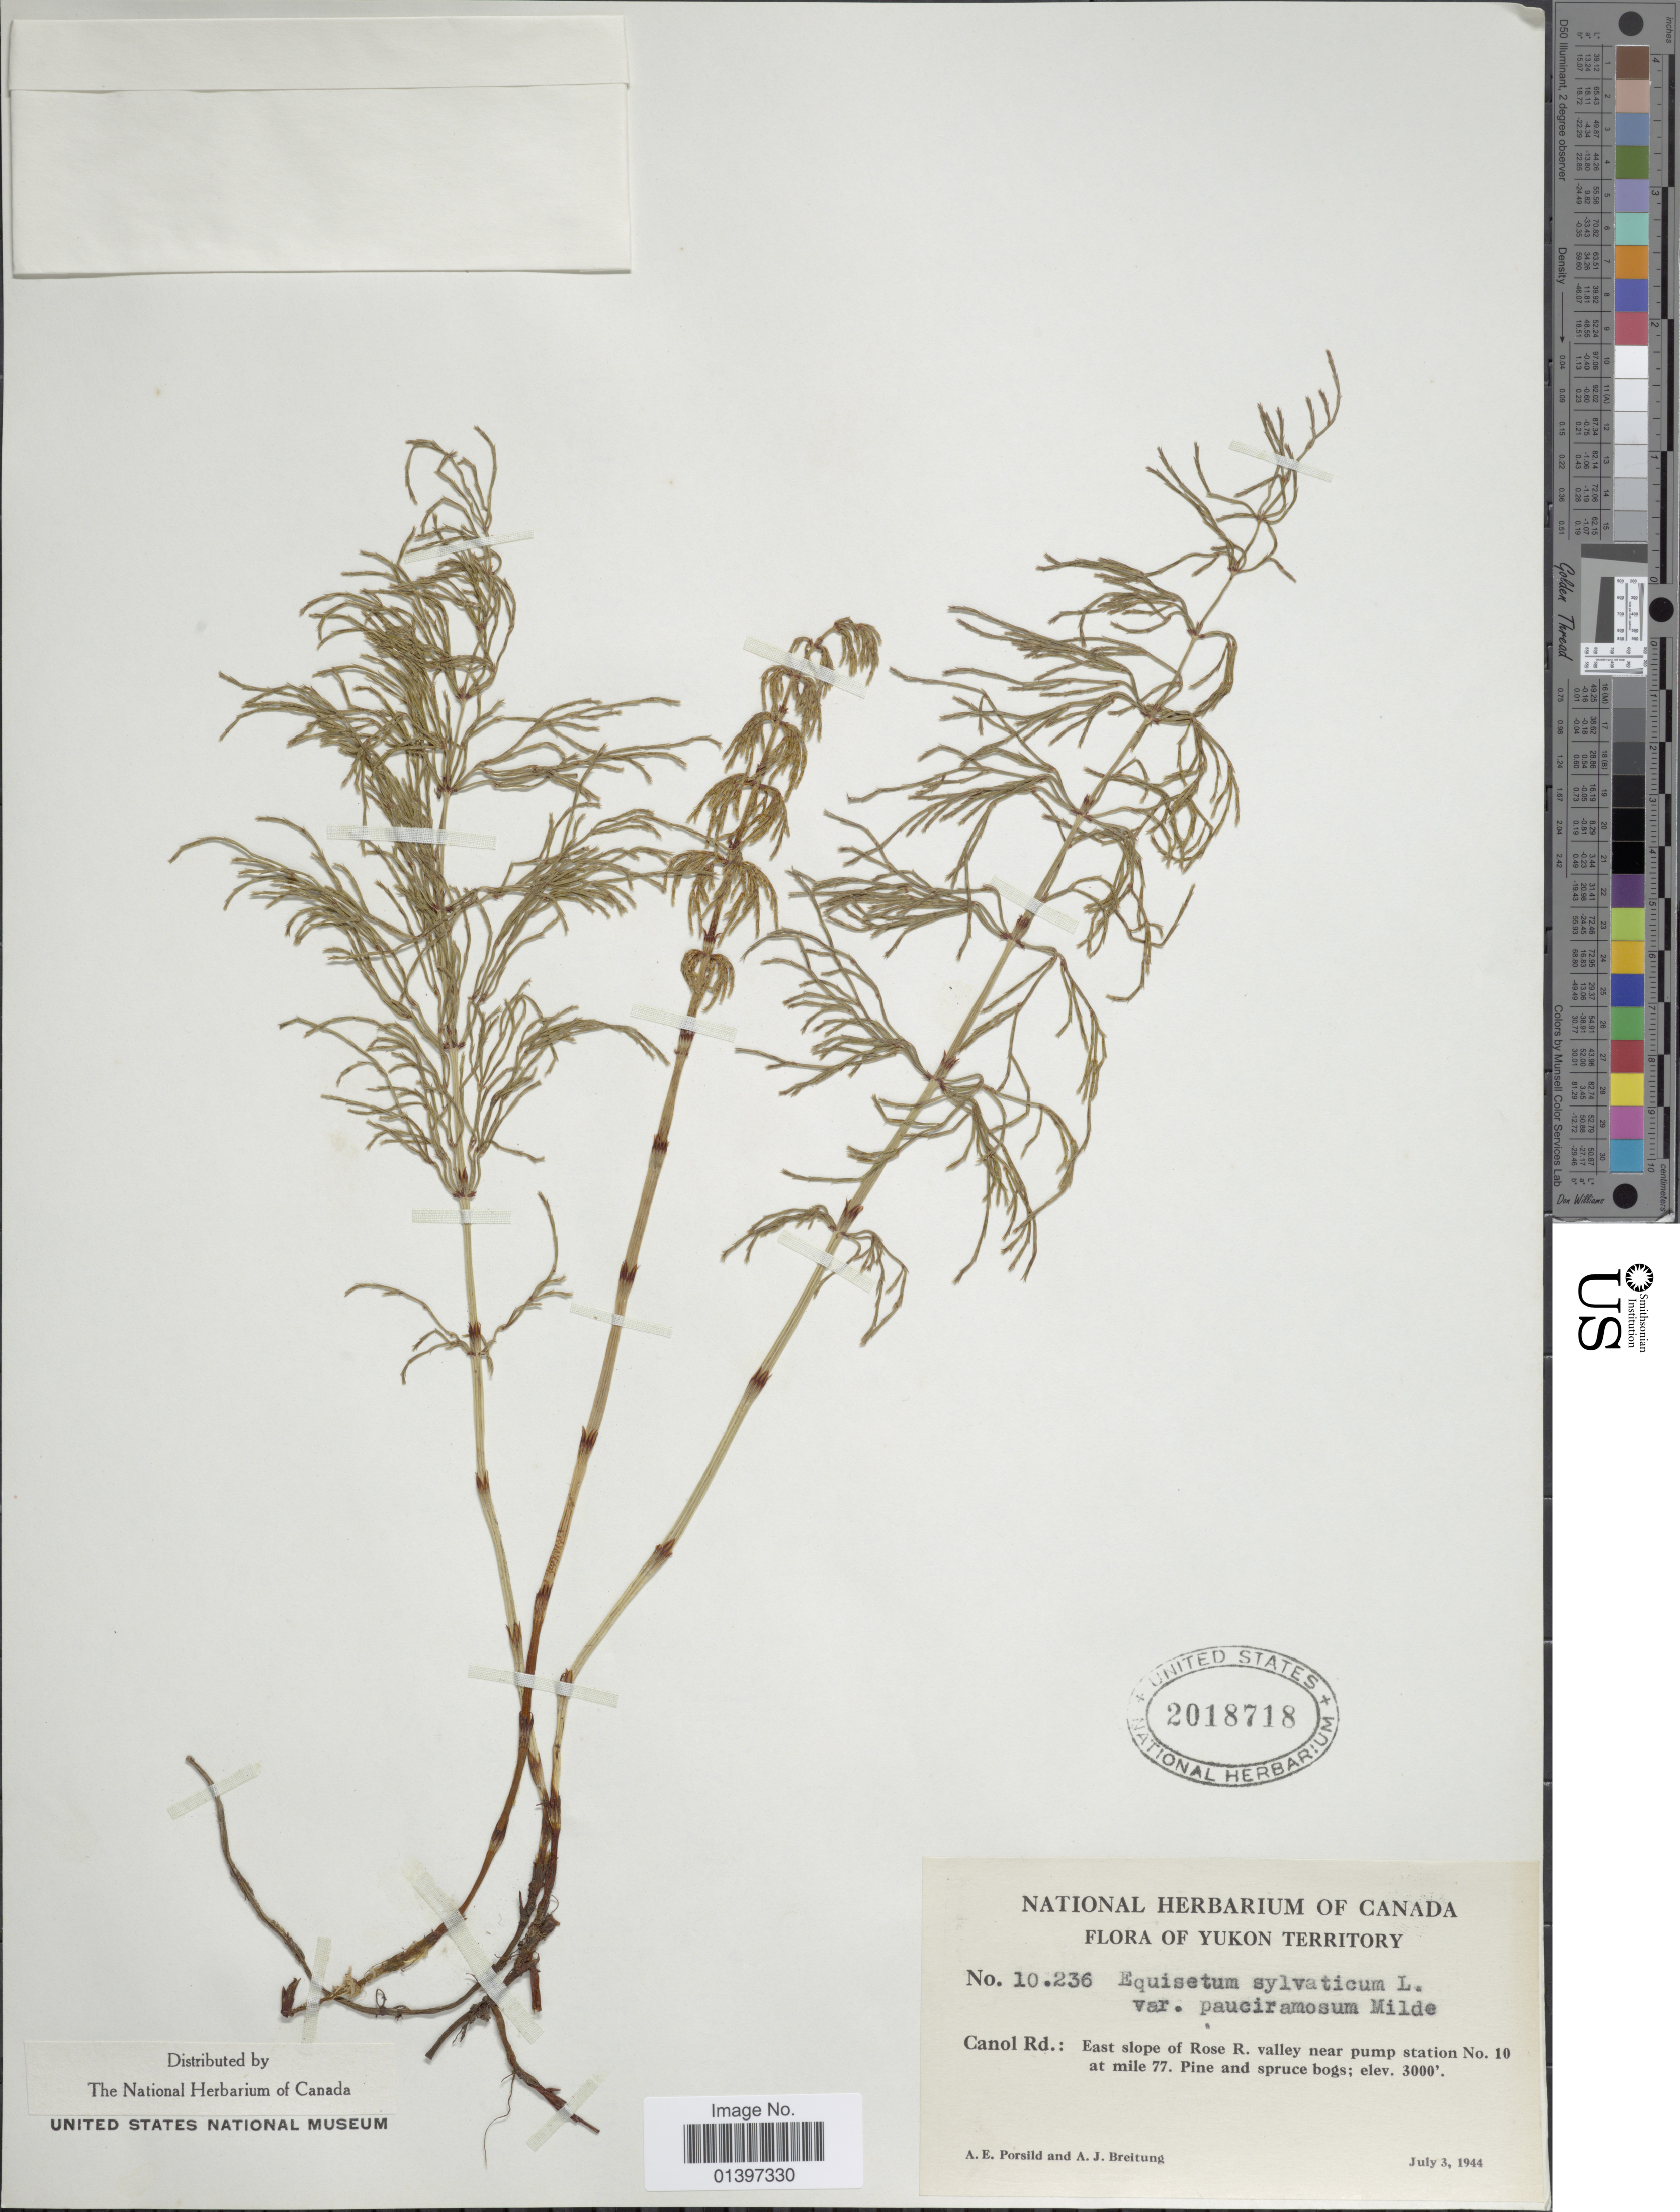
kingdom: Plantae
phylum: Tracheophyta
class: Polypodiopsida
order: Equisetales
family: Equisetaceae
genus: Equisetum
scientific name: Equisetum sylvaticum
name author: L.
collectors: A. E. Porsild & A. Breitung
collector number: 10236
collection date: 1944-07-03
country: Canada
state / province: Yukon Territory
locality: Canol Rd.: East slope of Rose R. valley near pump station No. 10 at mile 77, pine and spruce bogs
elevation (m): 914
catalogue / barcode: US 2018718